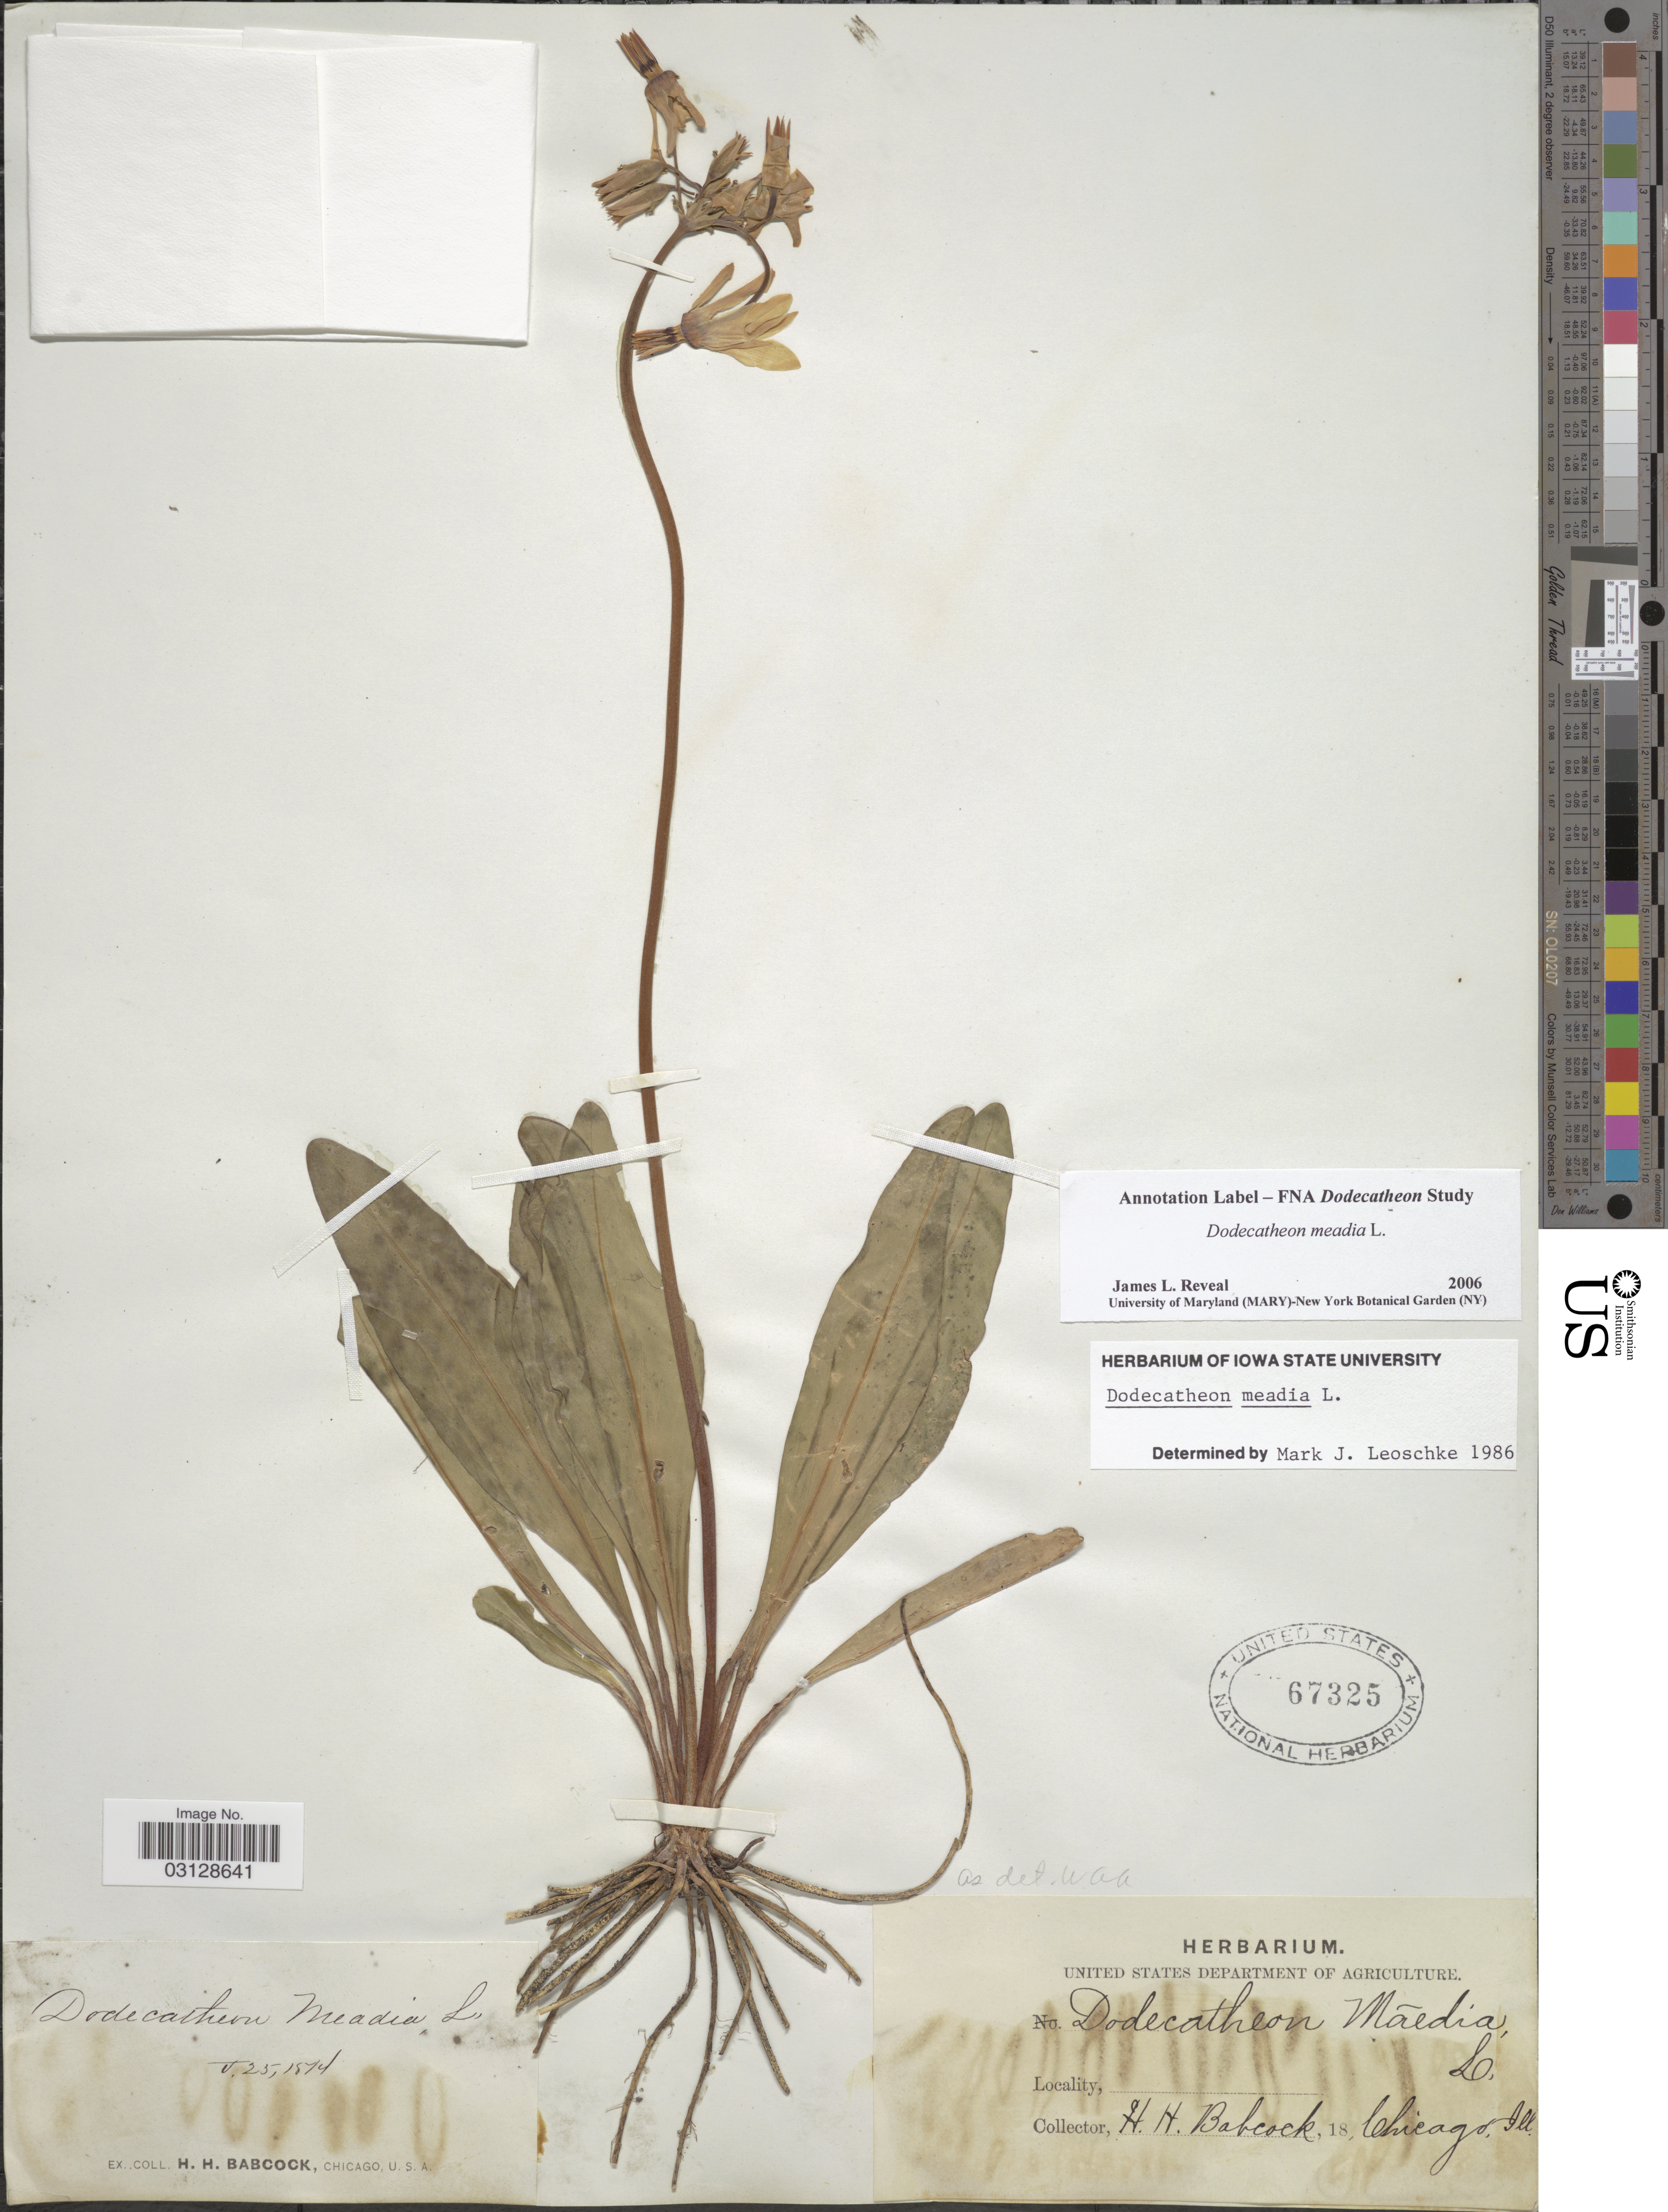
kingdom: Plantae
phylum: Tracheophyta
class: Magnoliopsida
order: Ericales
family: Primulaceae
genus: Dodecatheon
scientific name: Dodecatheon meadia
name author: L.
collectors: H. Babcock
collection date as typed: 18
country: United States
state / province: Illinois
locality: Chicago.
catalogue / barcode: US 67325